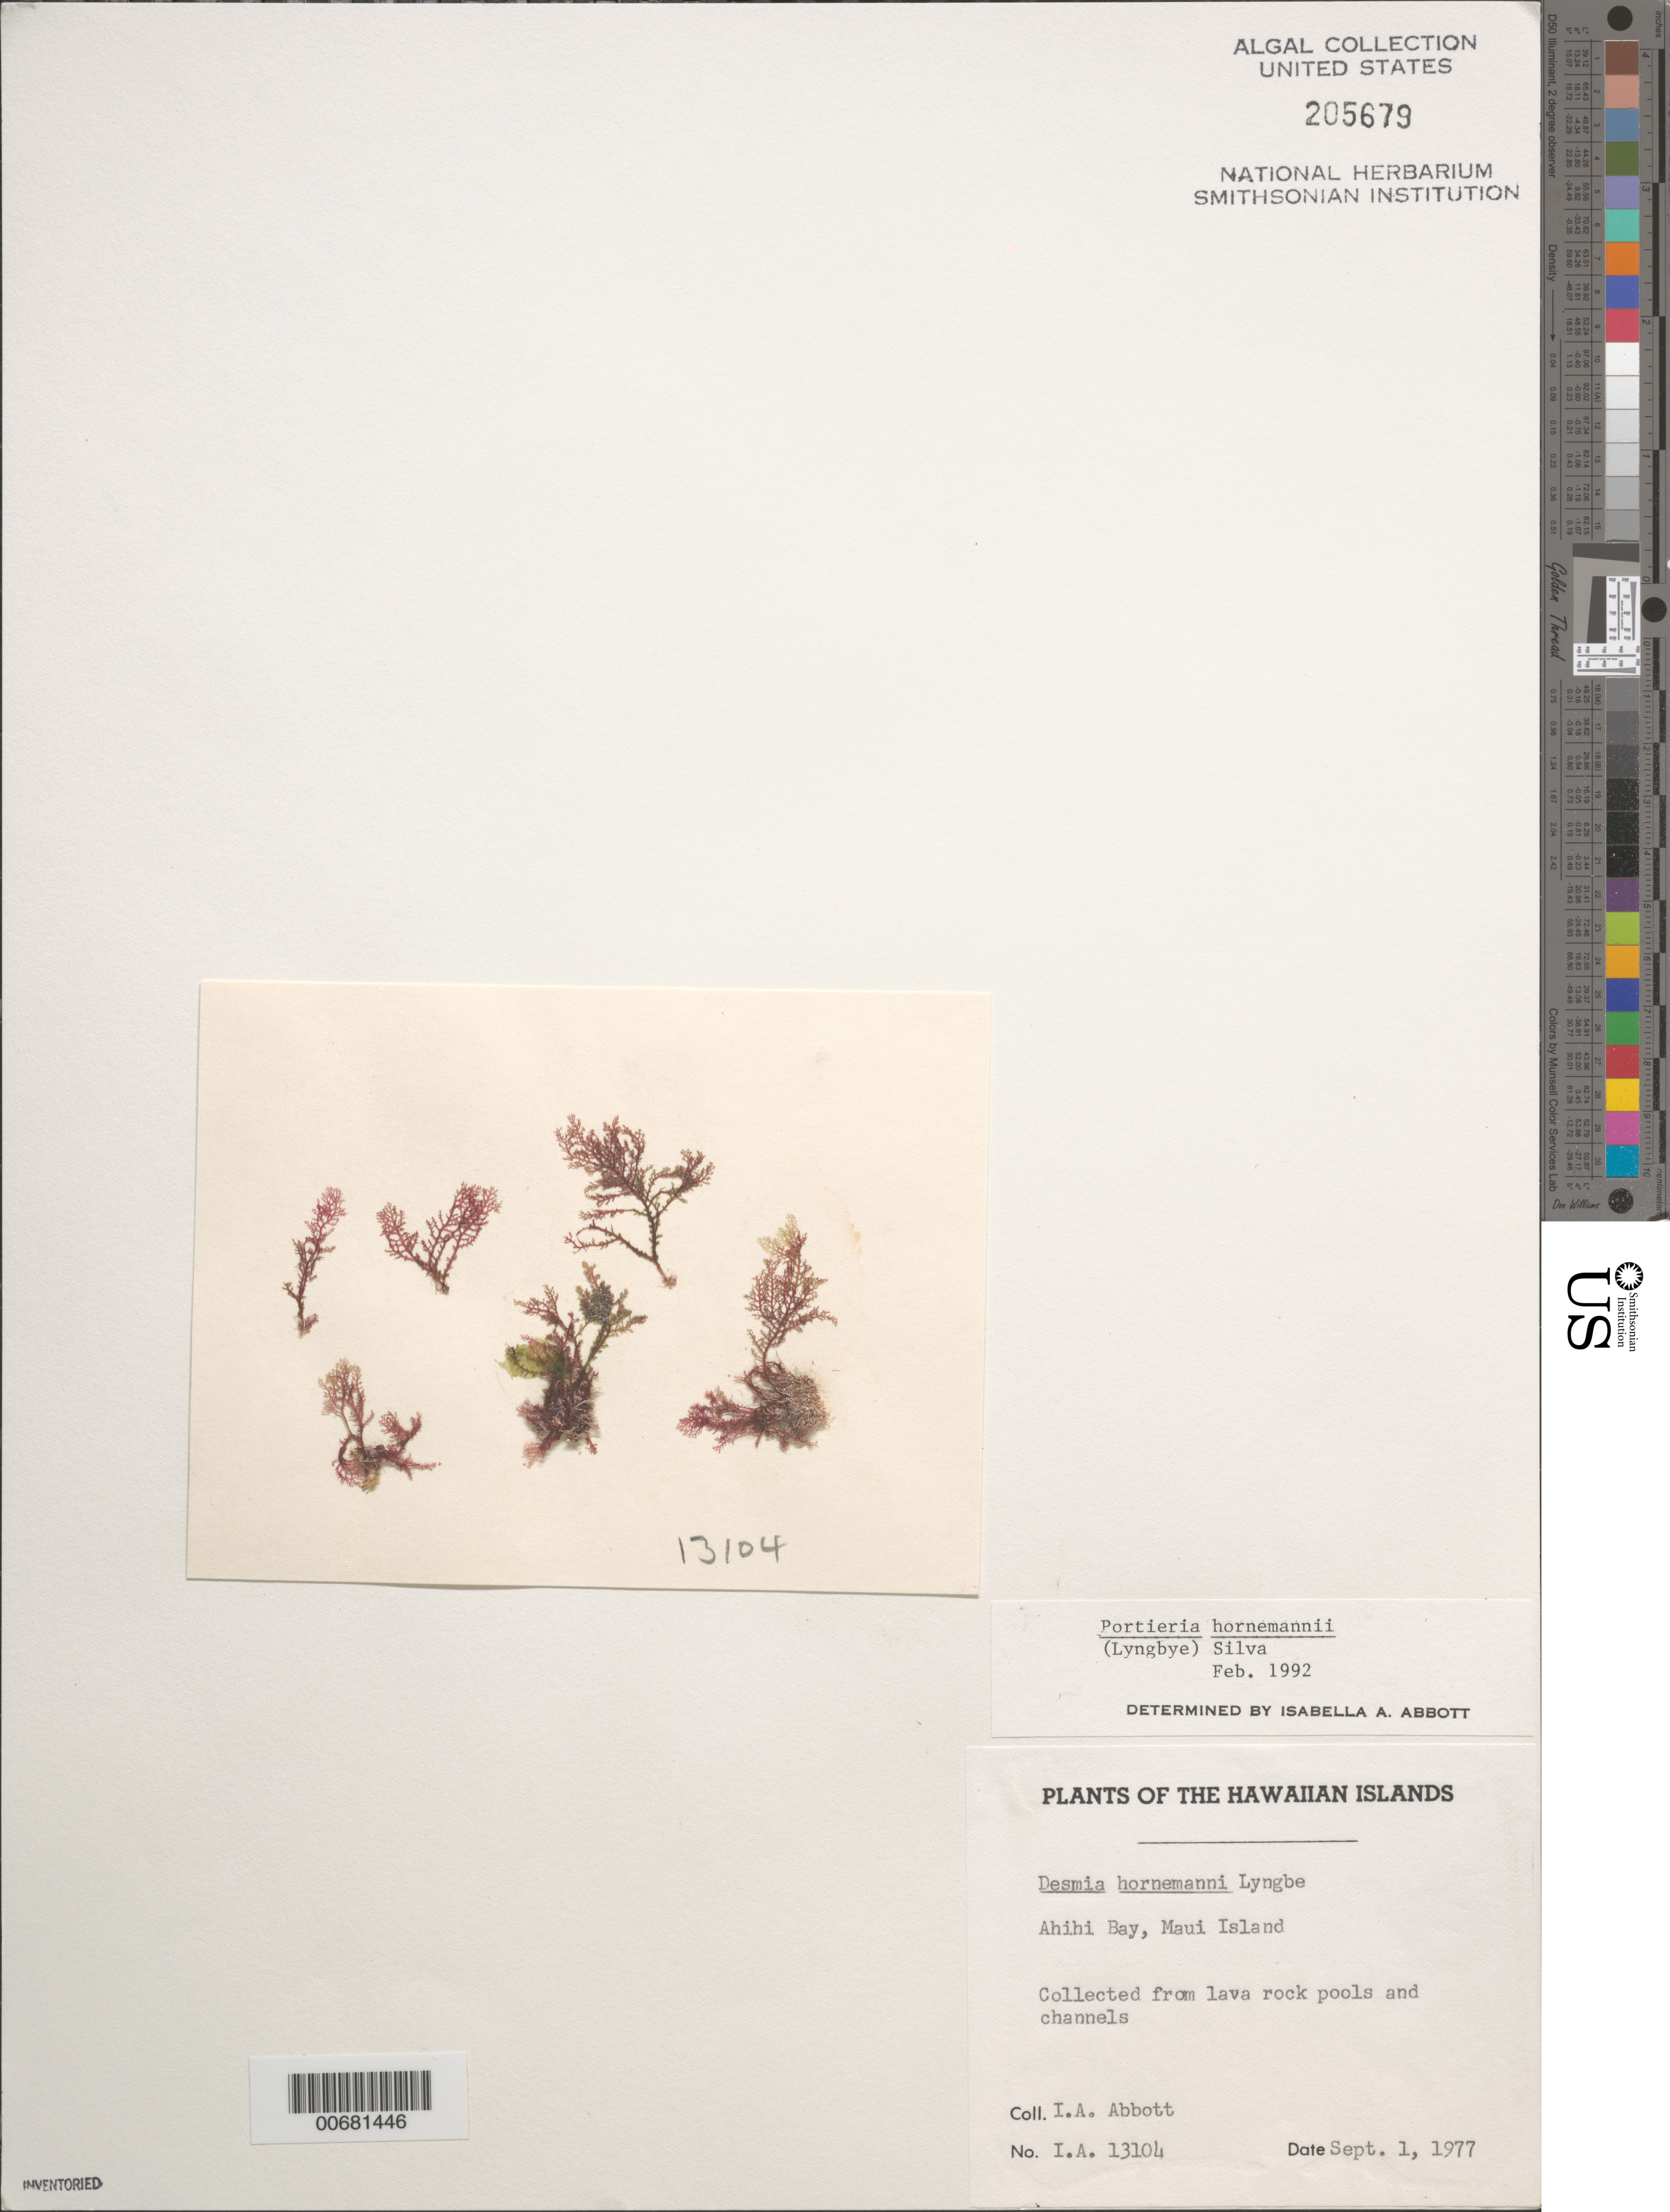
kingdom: Plantae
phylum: Rhodophyta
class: Florideophyceae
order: Gigartinales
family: Rhizophyllidaceae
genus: Portieria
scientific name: Portieria hornemannii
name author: (Lyngbye) P.C. Silva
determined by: Abbott, Isabella A.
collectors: I. A. Abbott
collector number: IAA 13104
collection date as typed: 01 Sep 1977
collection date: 1977-09-01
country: United States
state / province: Hawaii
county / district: Maui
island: Maui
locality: Ahihi Bay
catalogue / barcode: US 205679